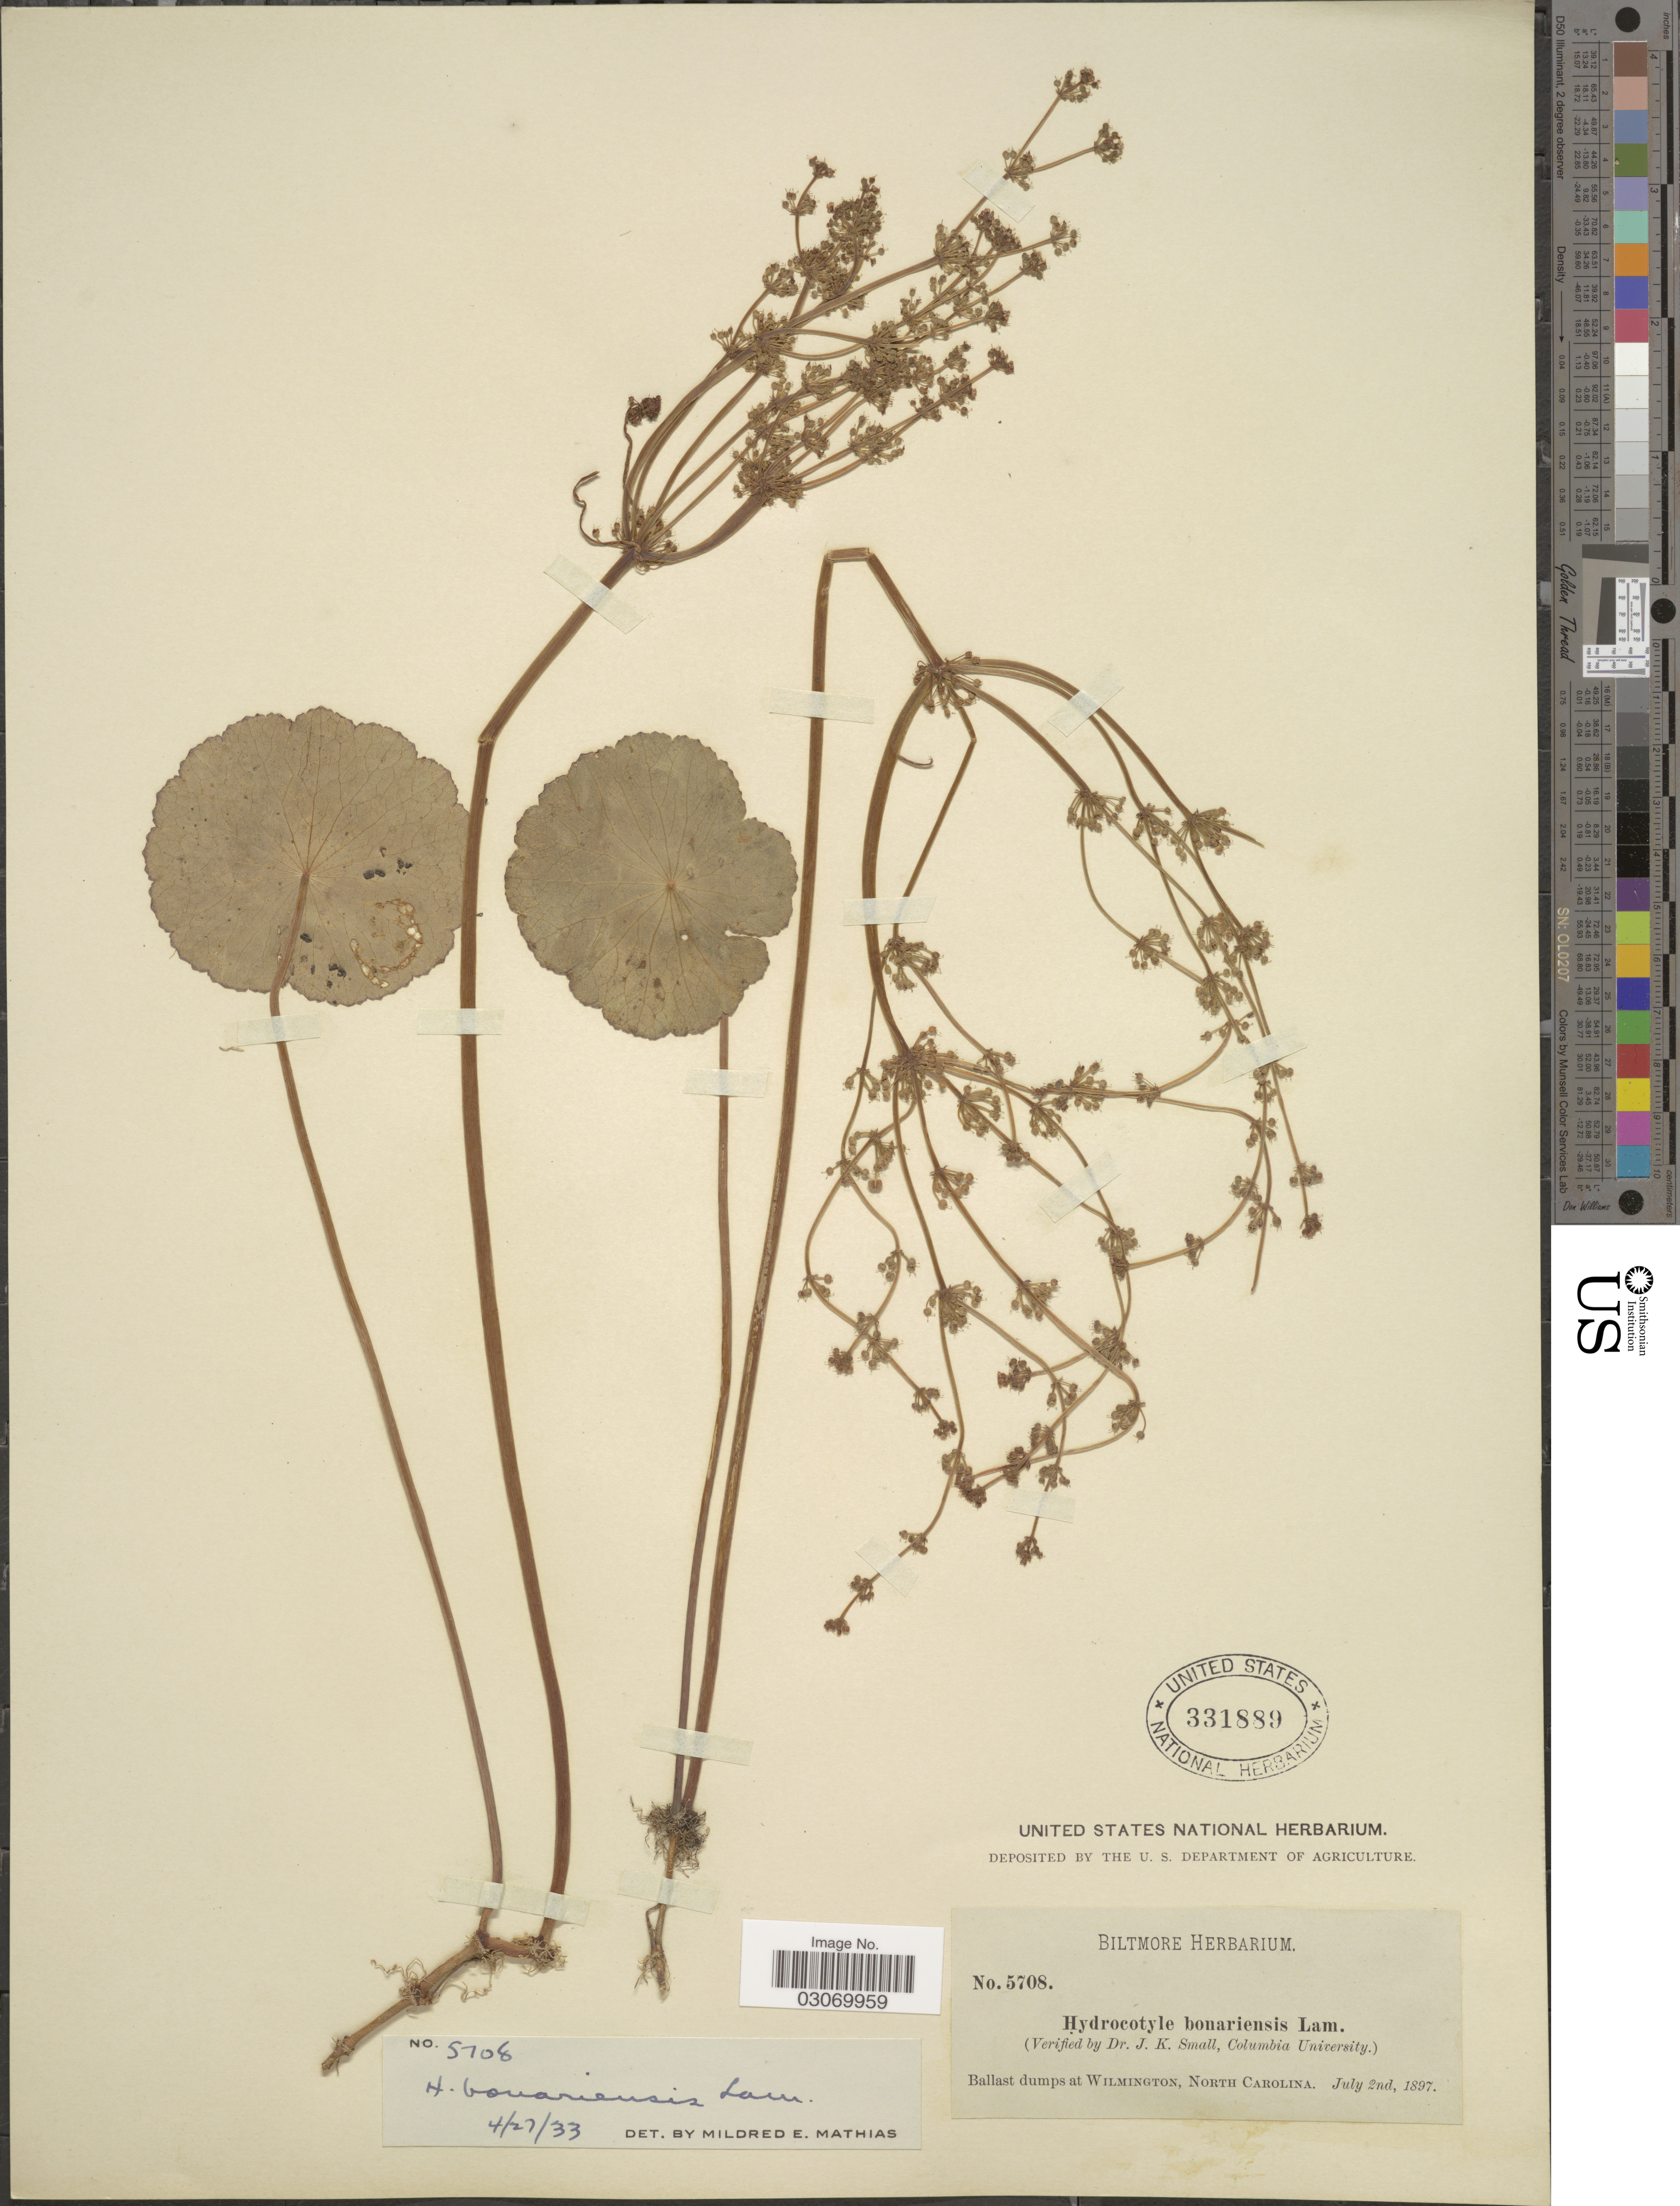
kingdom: Plantae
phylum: Tracheophyta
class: Magnoliopsida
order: Apiales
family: Araliaceae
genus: Hydrocotyle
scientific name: Hydrocotyle bonariensis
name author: Lam.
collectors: ex herb. Biltmore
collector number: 5708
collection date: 1897-07-02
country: United States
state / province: North Carolina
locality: Ballast dumps at Wilmington.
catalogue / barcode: US 331889